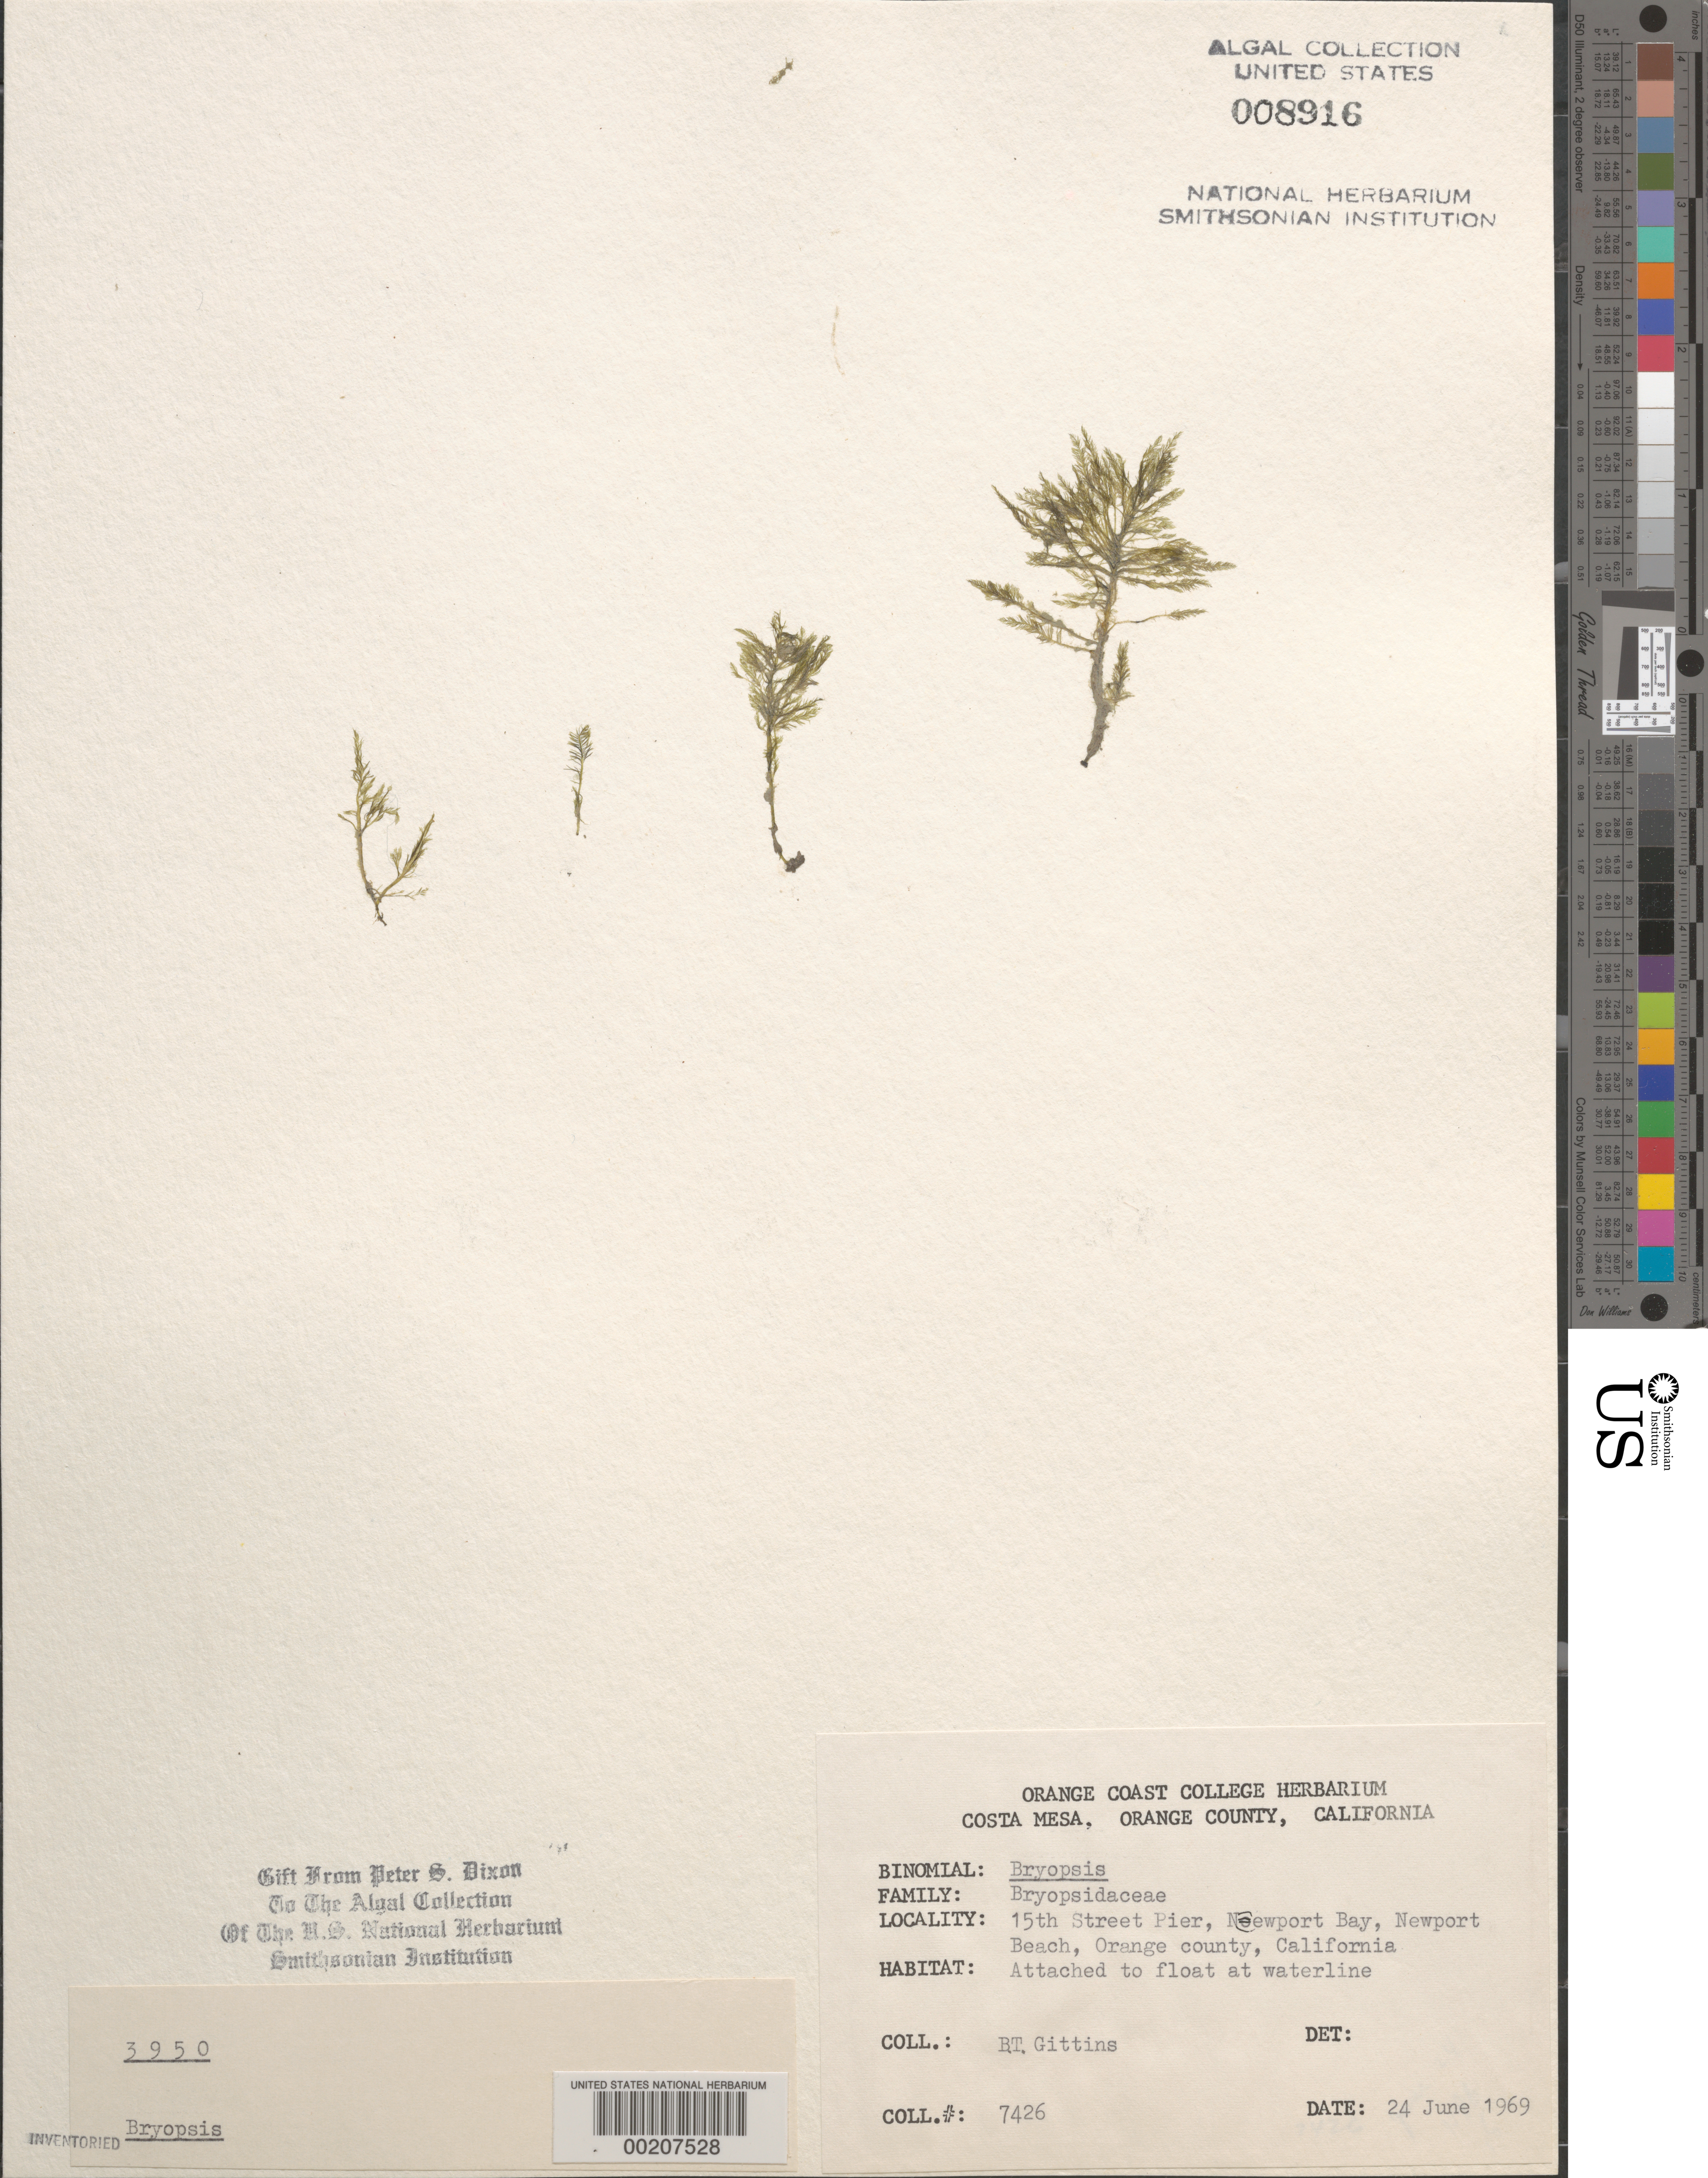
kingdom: Plantae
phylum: Chlorophyta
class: Ulvophyceae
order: Bryopsidales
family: Bryopsidaceae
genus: Bryopsis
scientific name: Bryopsis sp.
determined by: Dixon, P. S.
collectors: B. Gittins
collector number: BTG 7426 & PSD 3950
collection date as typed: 24 Jun 1969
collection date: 1969-06-24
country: United States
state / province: California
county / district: Orange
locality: Newport Beach, Newport Bay, 15th Street pier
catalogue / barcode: US 8916